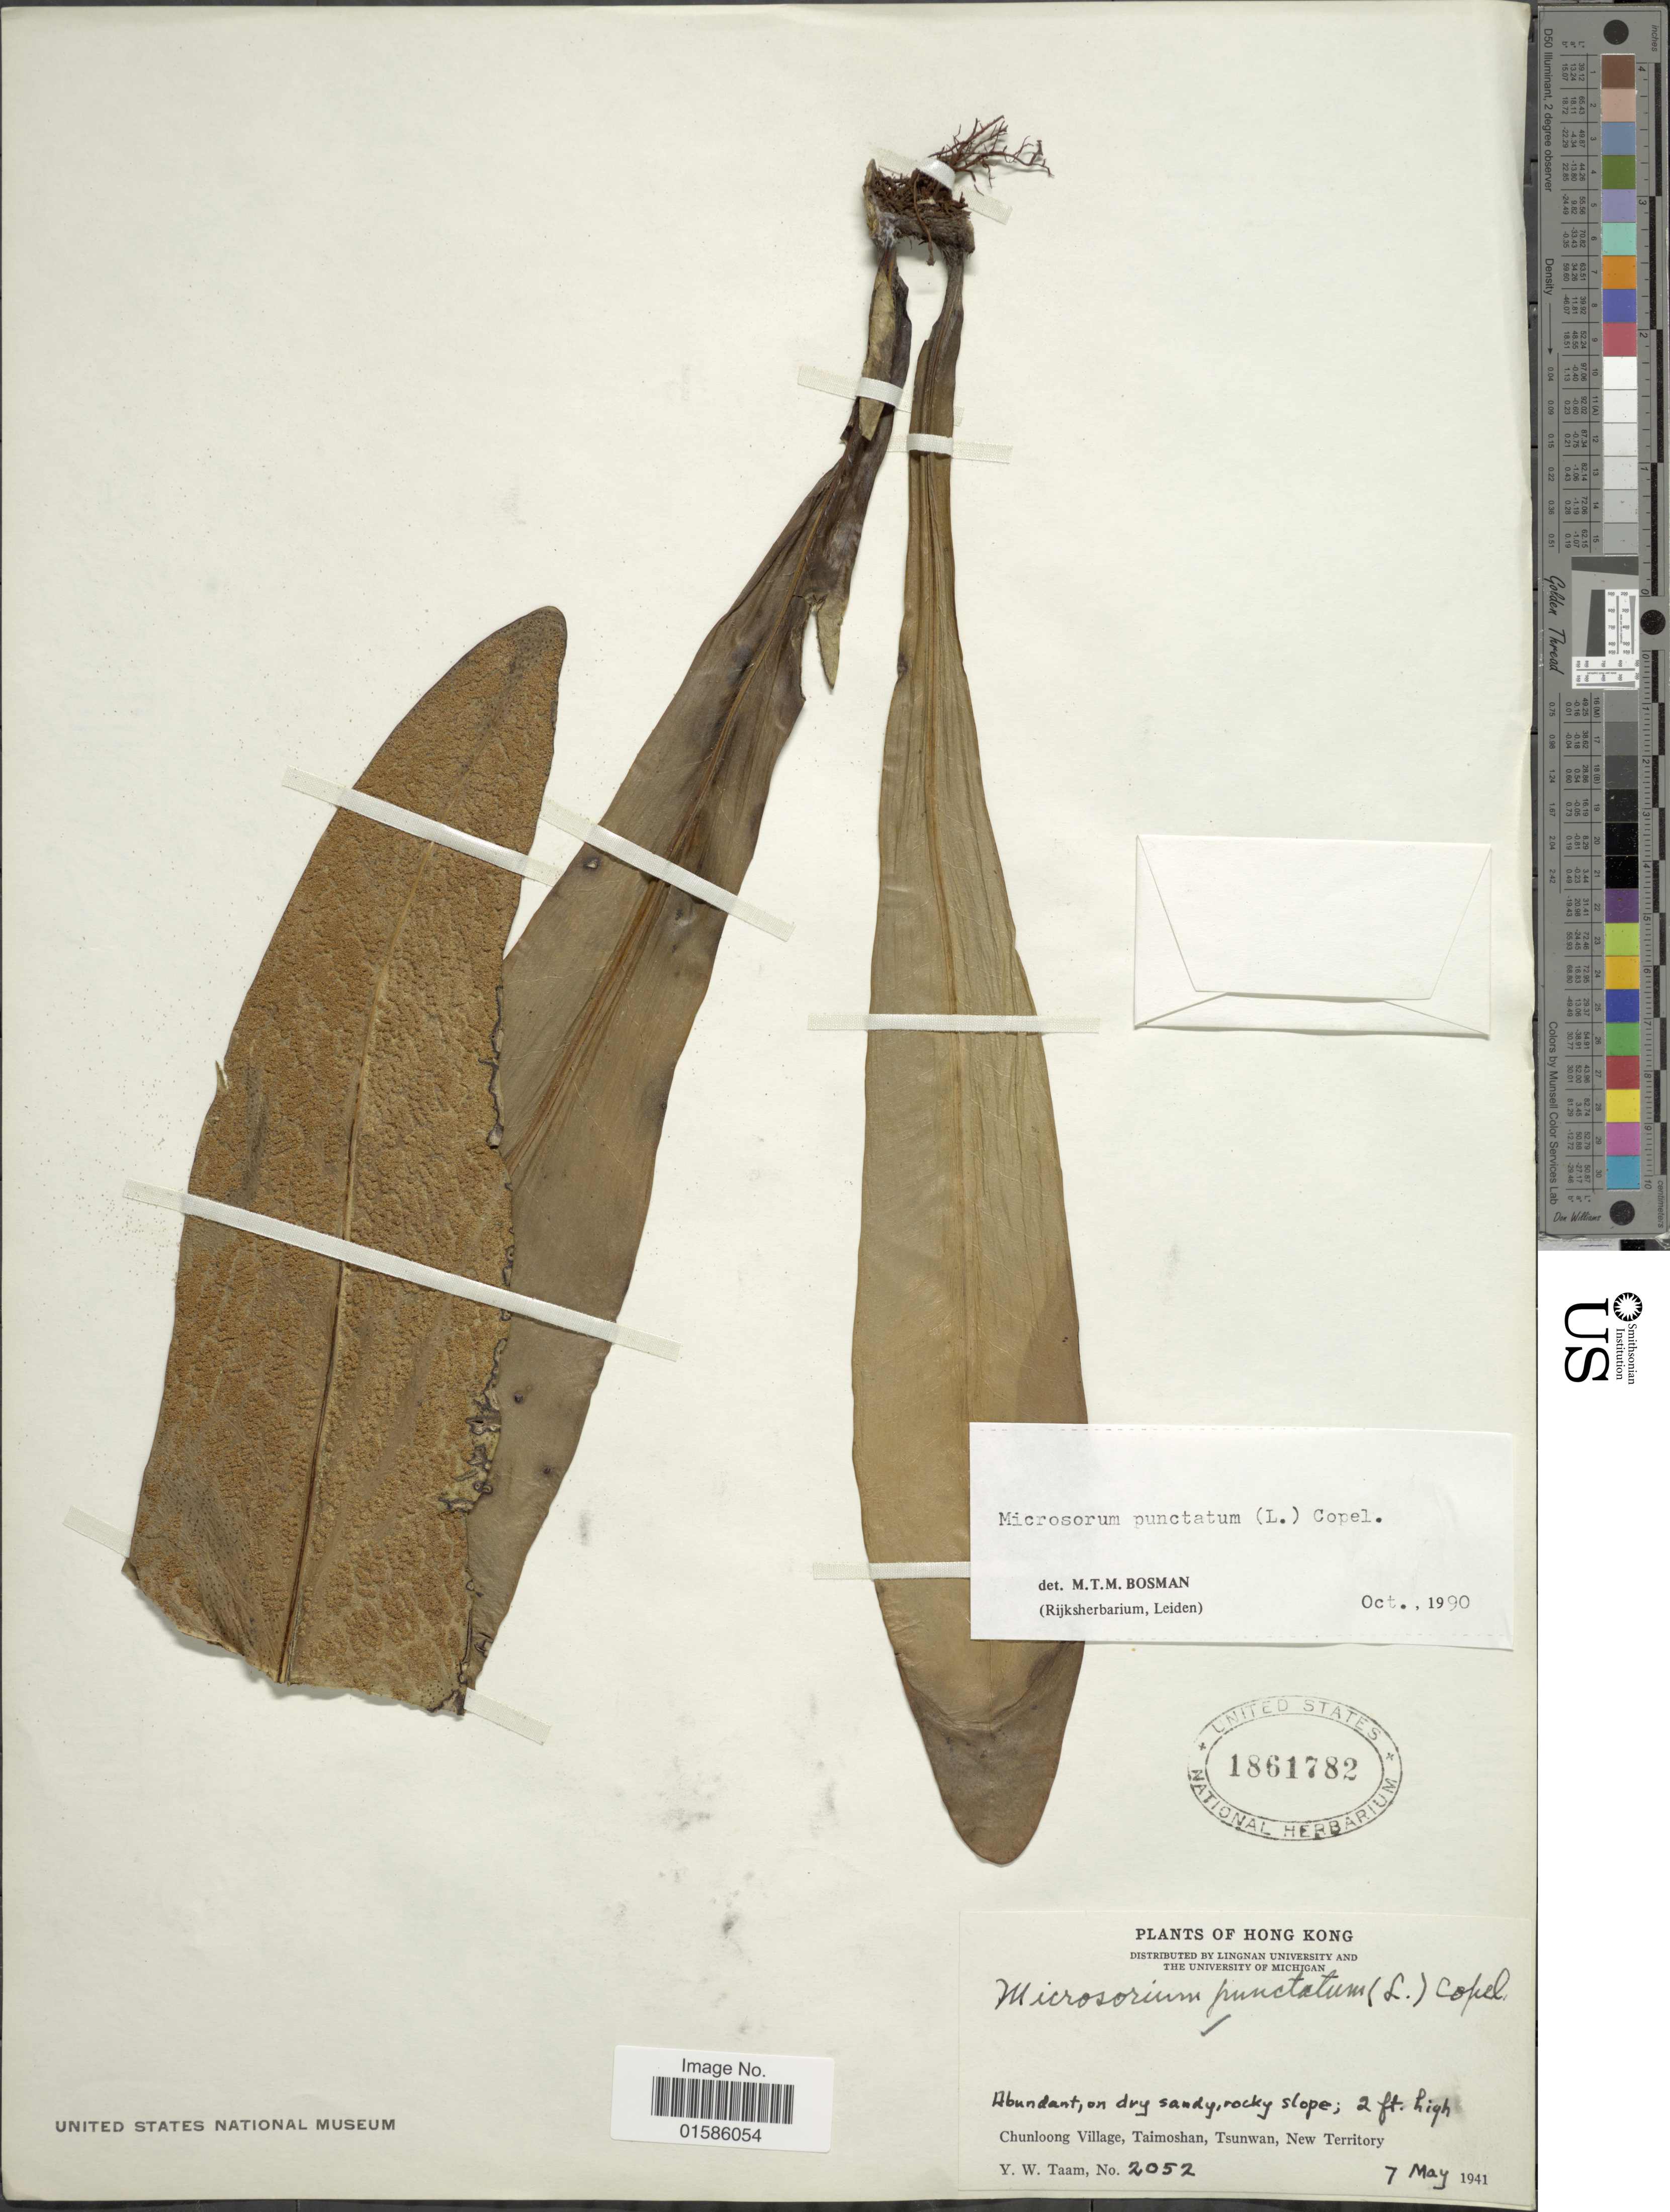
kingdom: Plantae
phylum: Tracheophyta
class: Polypodiopsida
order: Polypodiales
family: Polypodiaceae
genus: Microsorum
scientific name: Microsorum punctatum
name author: (L.) Copel.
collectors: Y. W. Taam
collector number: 2052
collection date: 1941-05-07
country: China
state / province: Hong Kong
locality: Chunloong Village, Taimoshan, Tsunwan, New Territory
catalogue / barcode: US 1861782